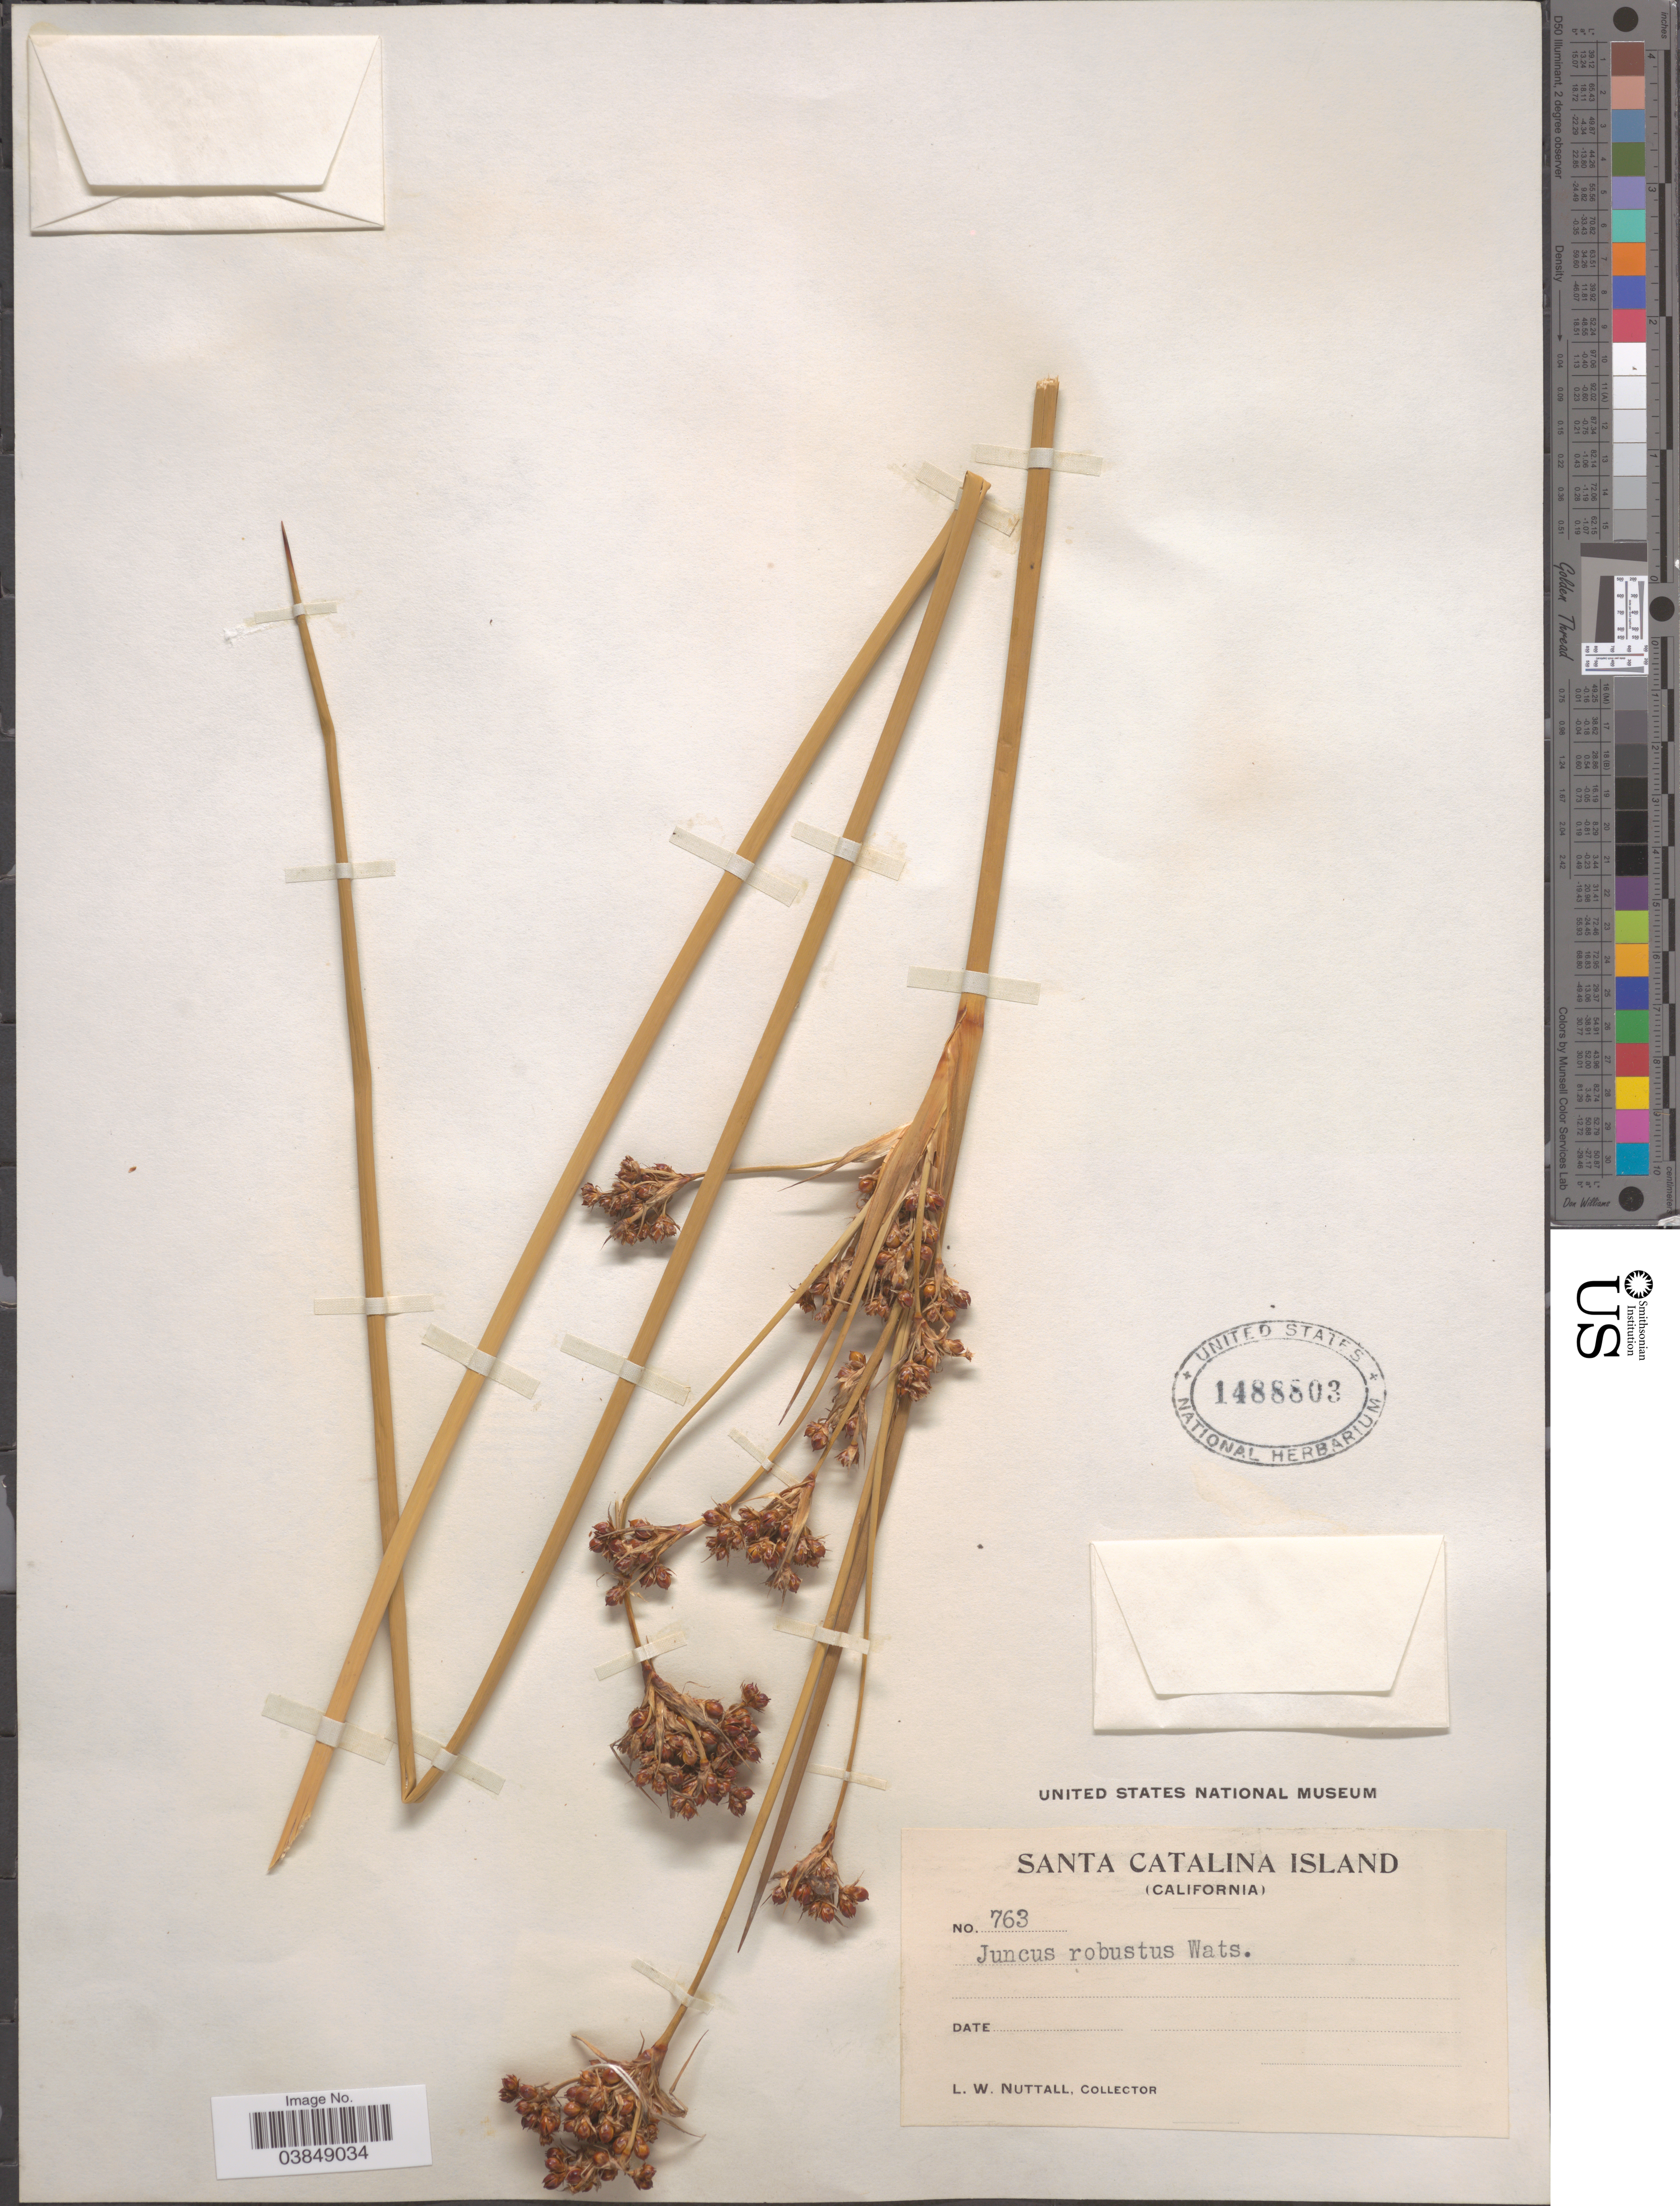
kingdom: Plantae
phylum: Tracheophyta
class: Liliopsida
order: Poales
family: Juncaceae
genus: Juncus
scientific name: Juncus acutus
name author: L.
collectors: L. W. Nuttall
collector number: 763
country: United States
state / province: California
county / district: Los Angeles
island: Santa Catalina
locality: Santa Catalina Island.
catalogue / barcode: US 1488803